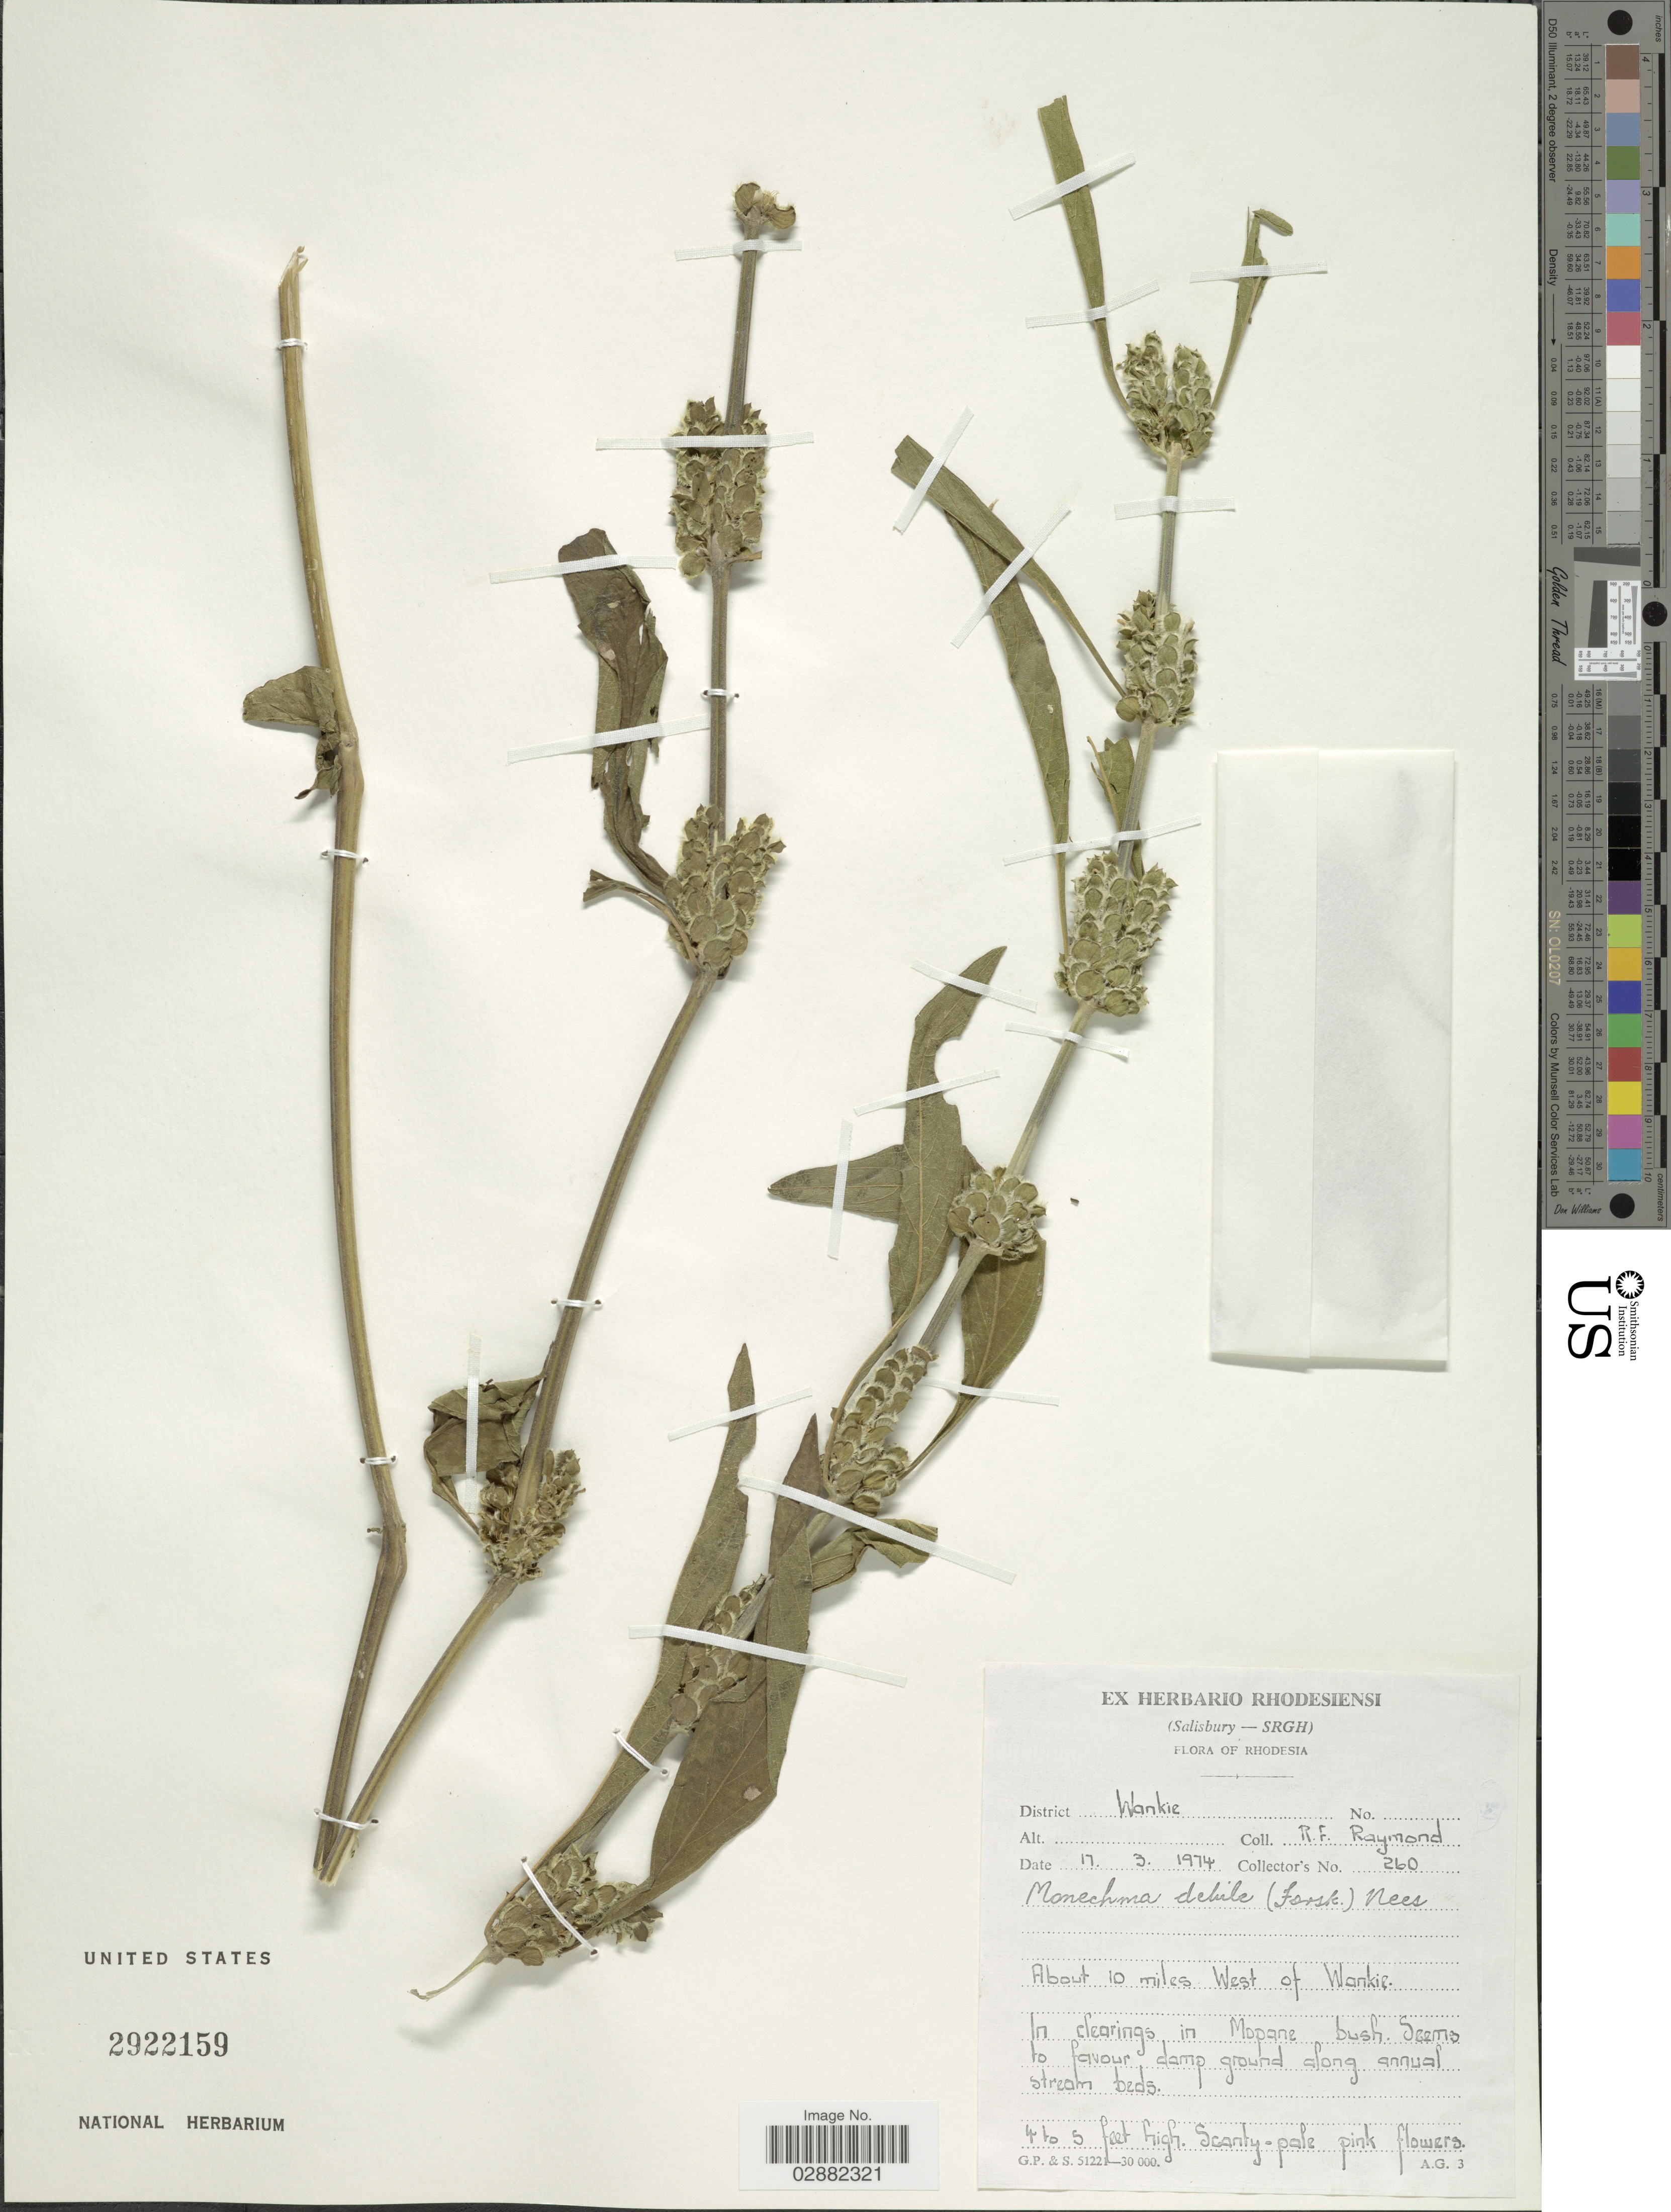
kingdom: Plantae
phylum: Tracheophyta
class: Magnoliopsida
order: Lamiales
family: Acanthaceae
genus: Justicia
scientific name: Justicia debilis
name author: (Forssk.) Vahl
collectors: R. Raymond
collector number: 260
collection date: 1974-03-17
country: Zimbabwe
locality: Rhodesia. District Wankie. About 10 miles West of Wankie. In clearings, in Mopane.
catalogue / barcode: US 2922159